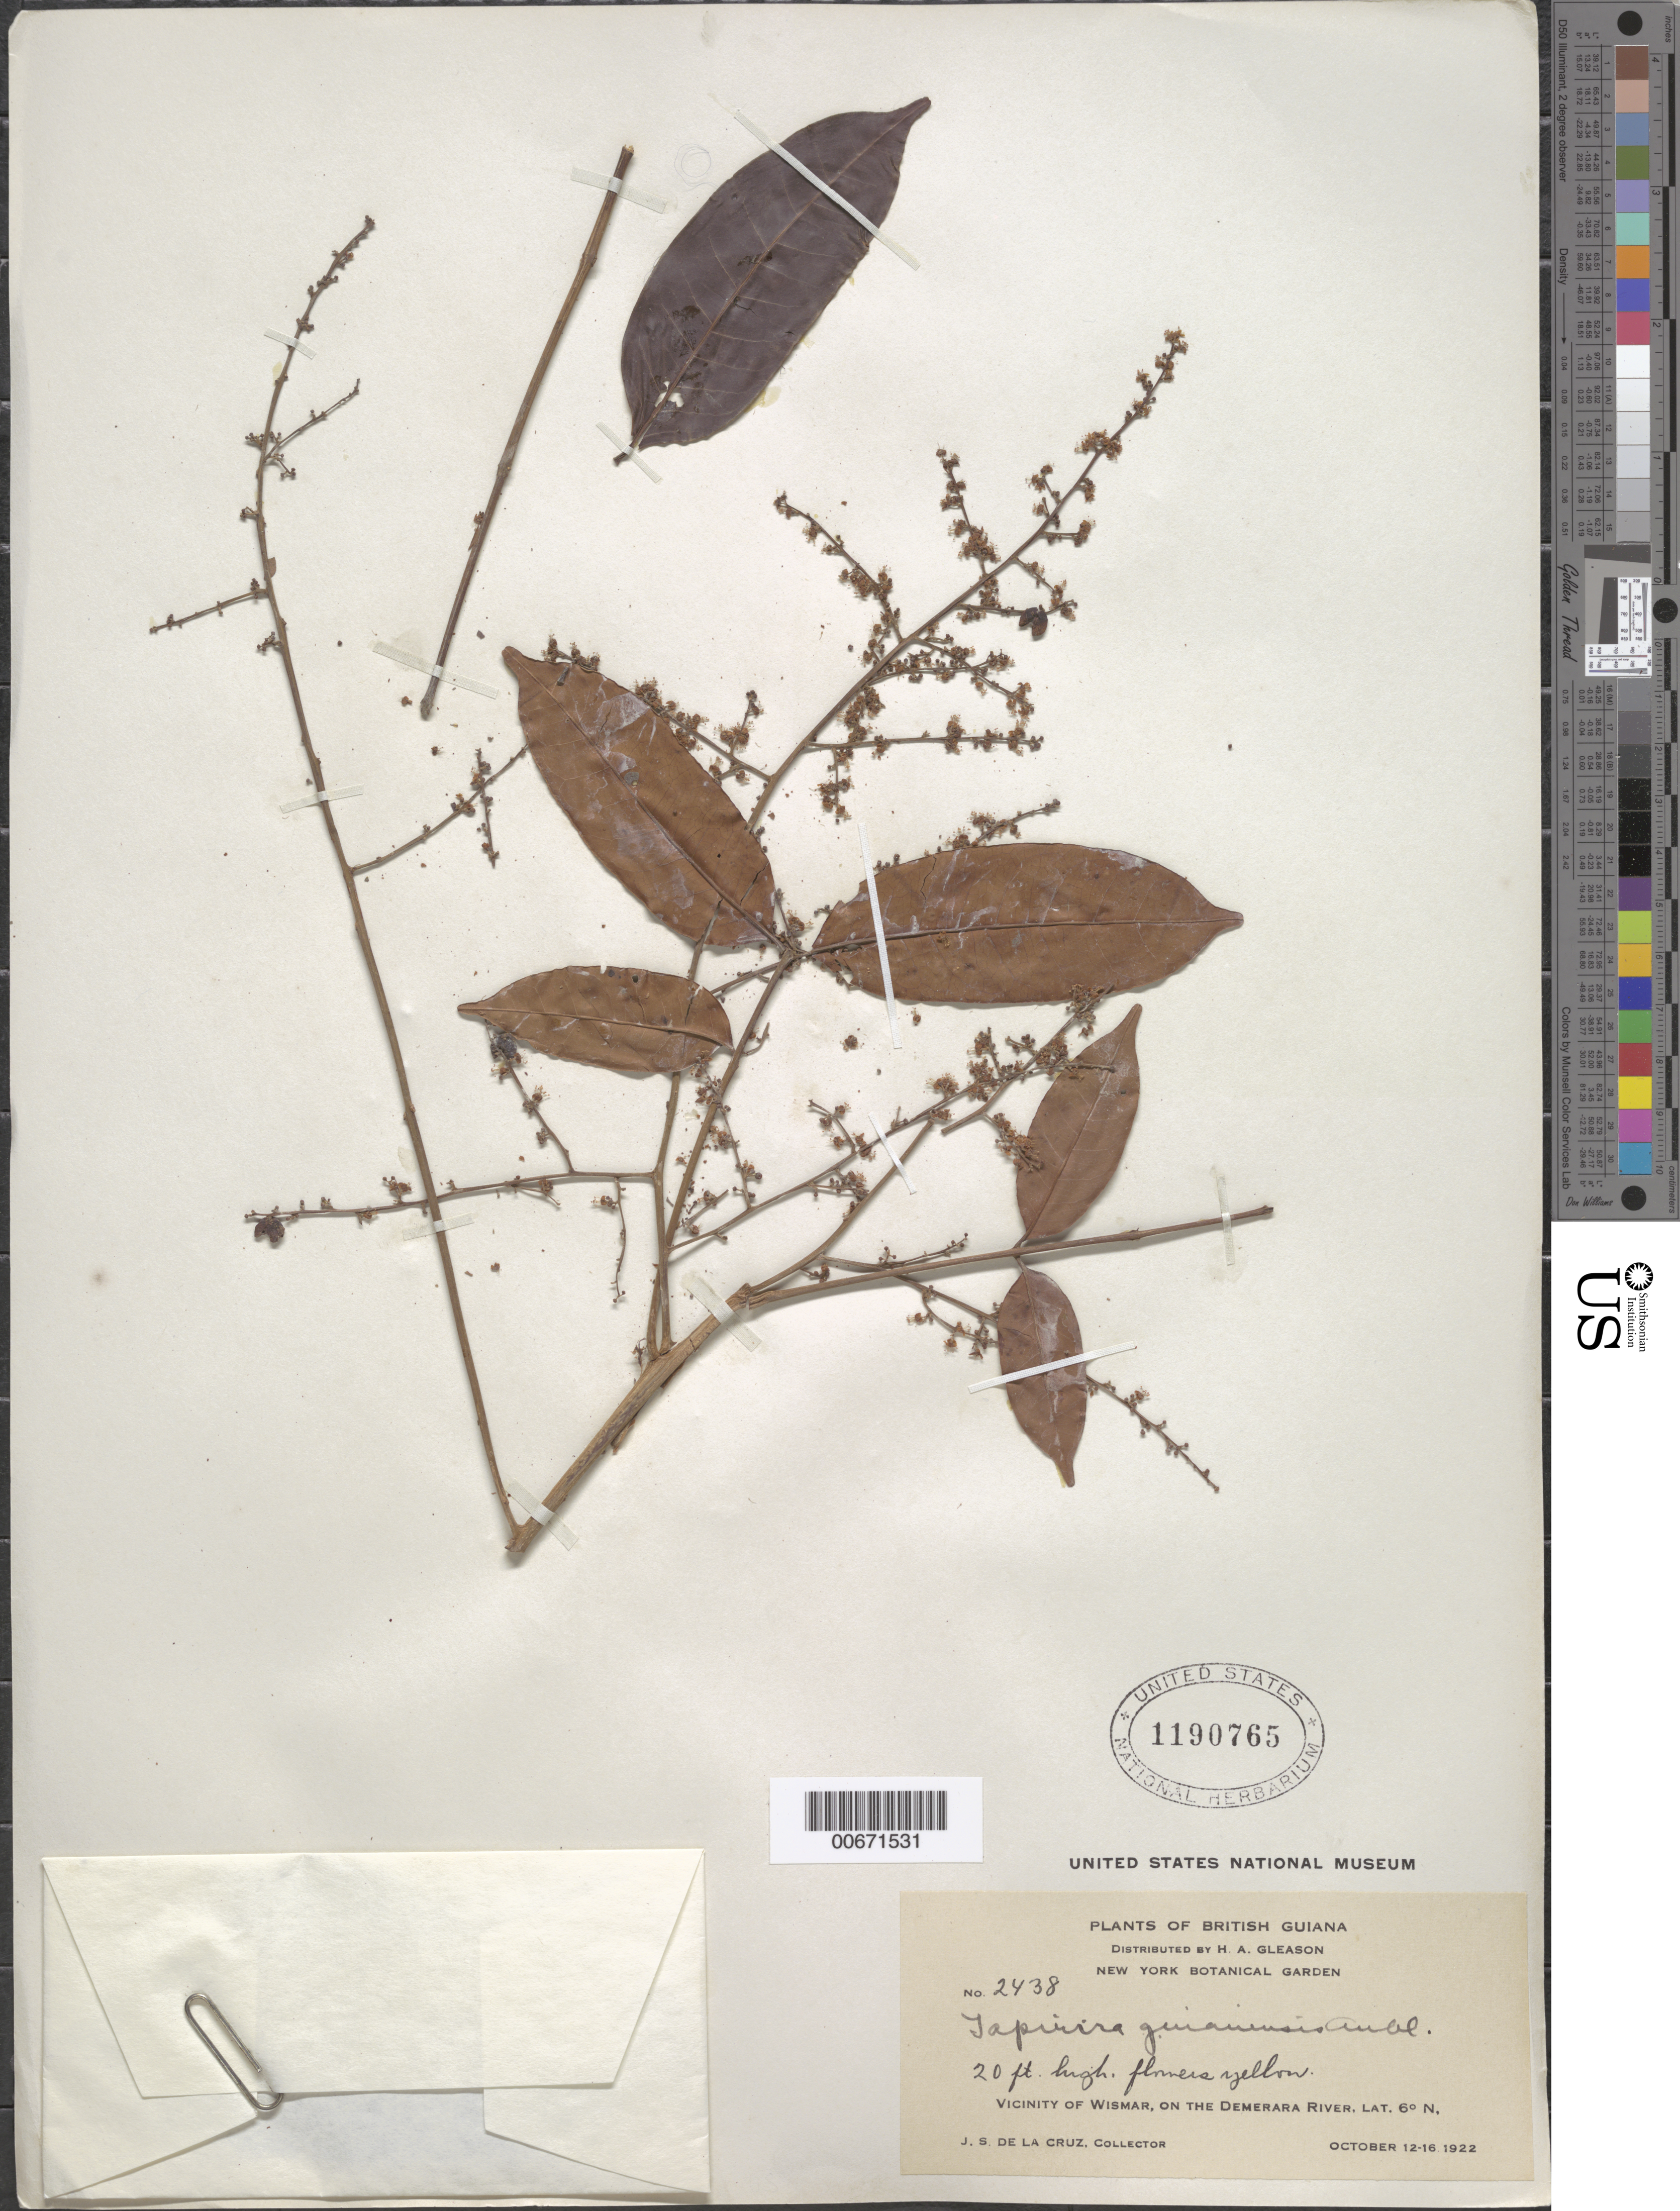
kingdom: Plantae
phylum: Tracheophyta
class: Magnoliopsida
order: Sapindales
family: Anacardiaceae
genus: Tapirira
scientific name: Tapirira guianensis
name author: Aubl.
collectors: J. S. de la Cruz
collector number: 2438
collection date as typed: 12-Oct-22 to 16-Oct-22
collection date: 1922-10-12/1922-10-16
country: Guyana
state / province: U. Demerara-Berbice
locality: Wismar vic., on the Demerara River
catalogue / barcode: US 1190765